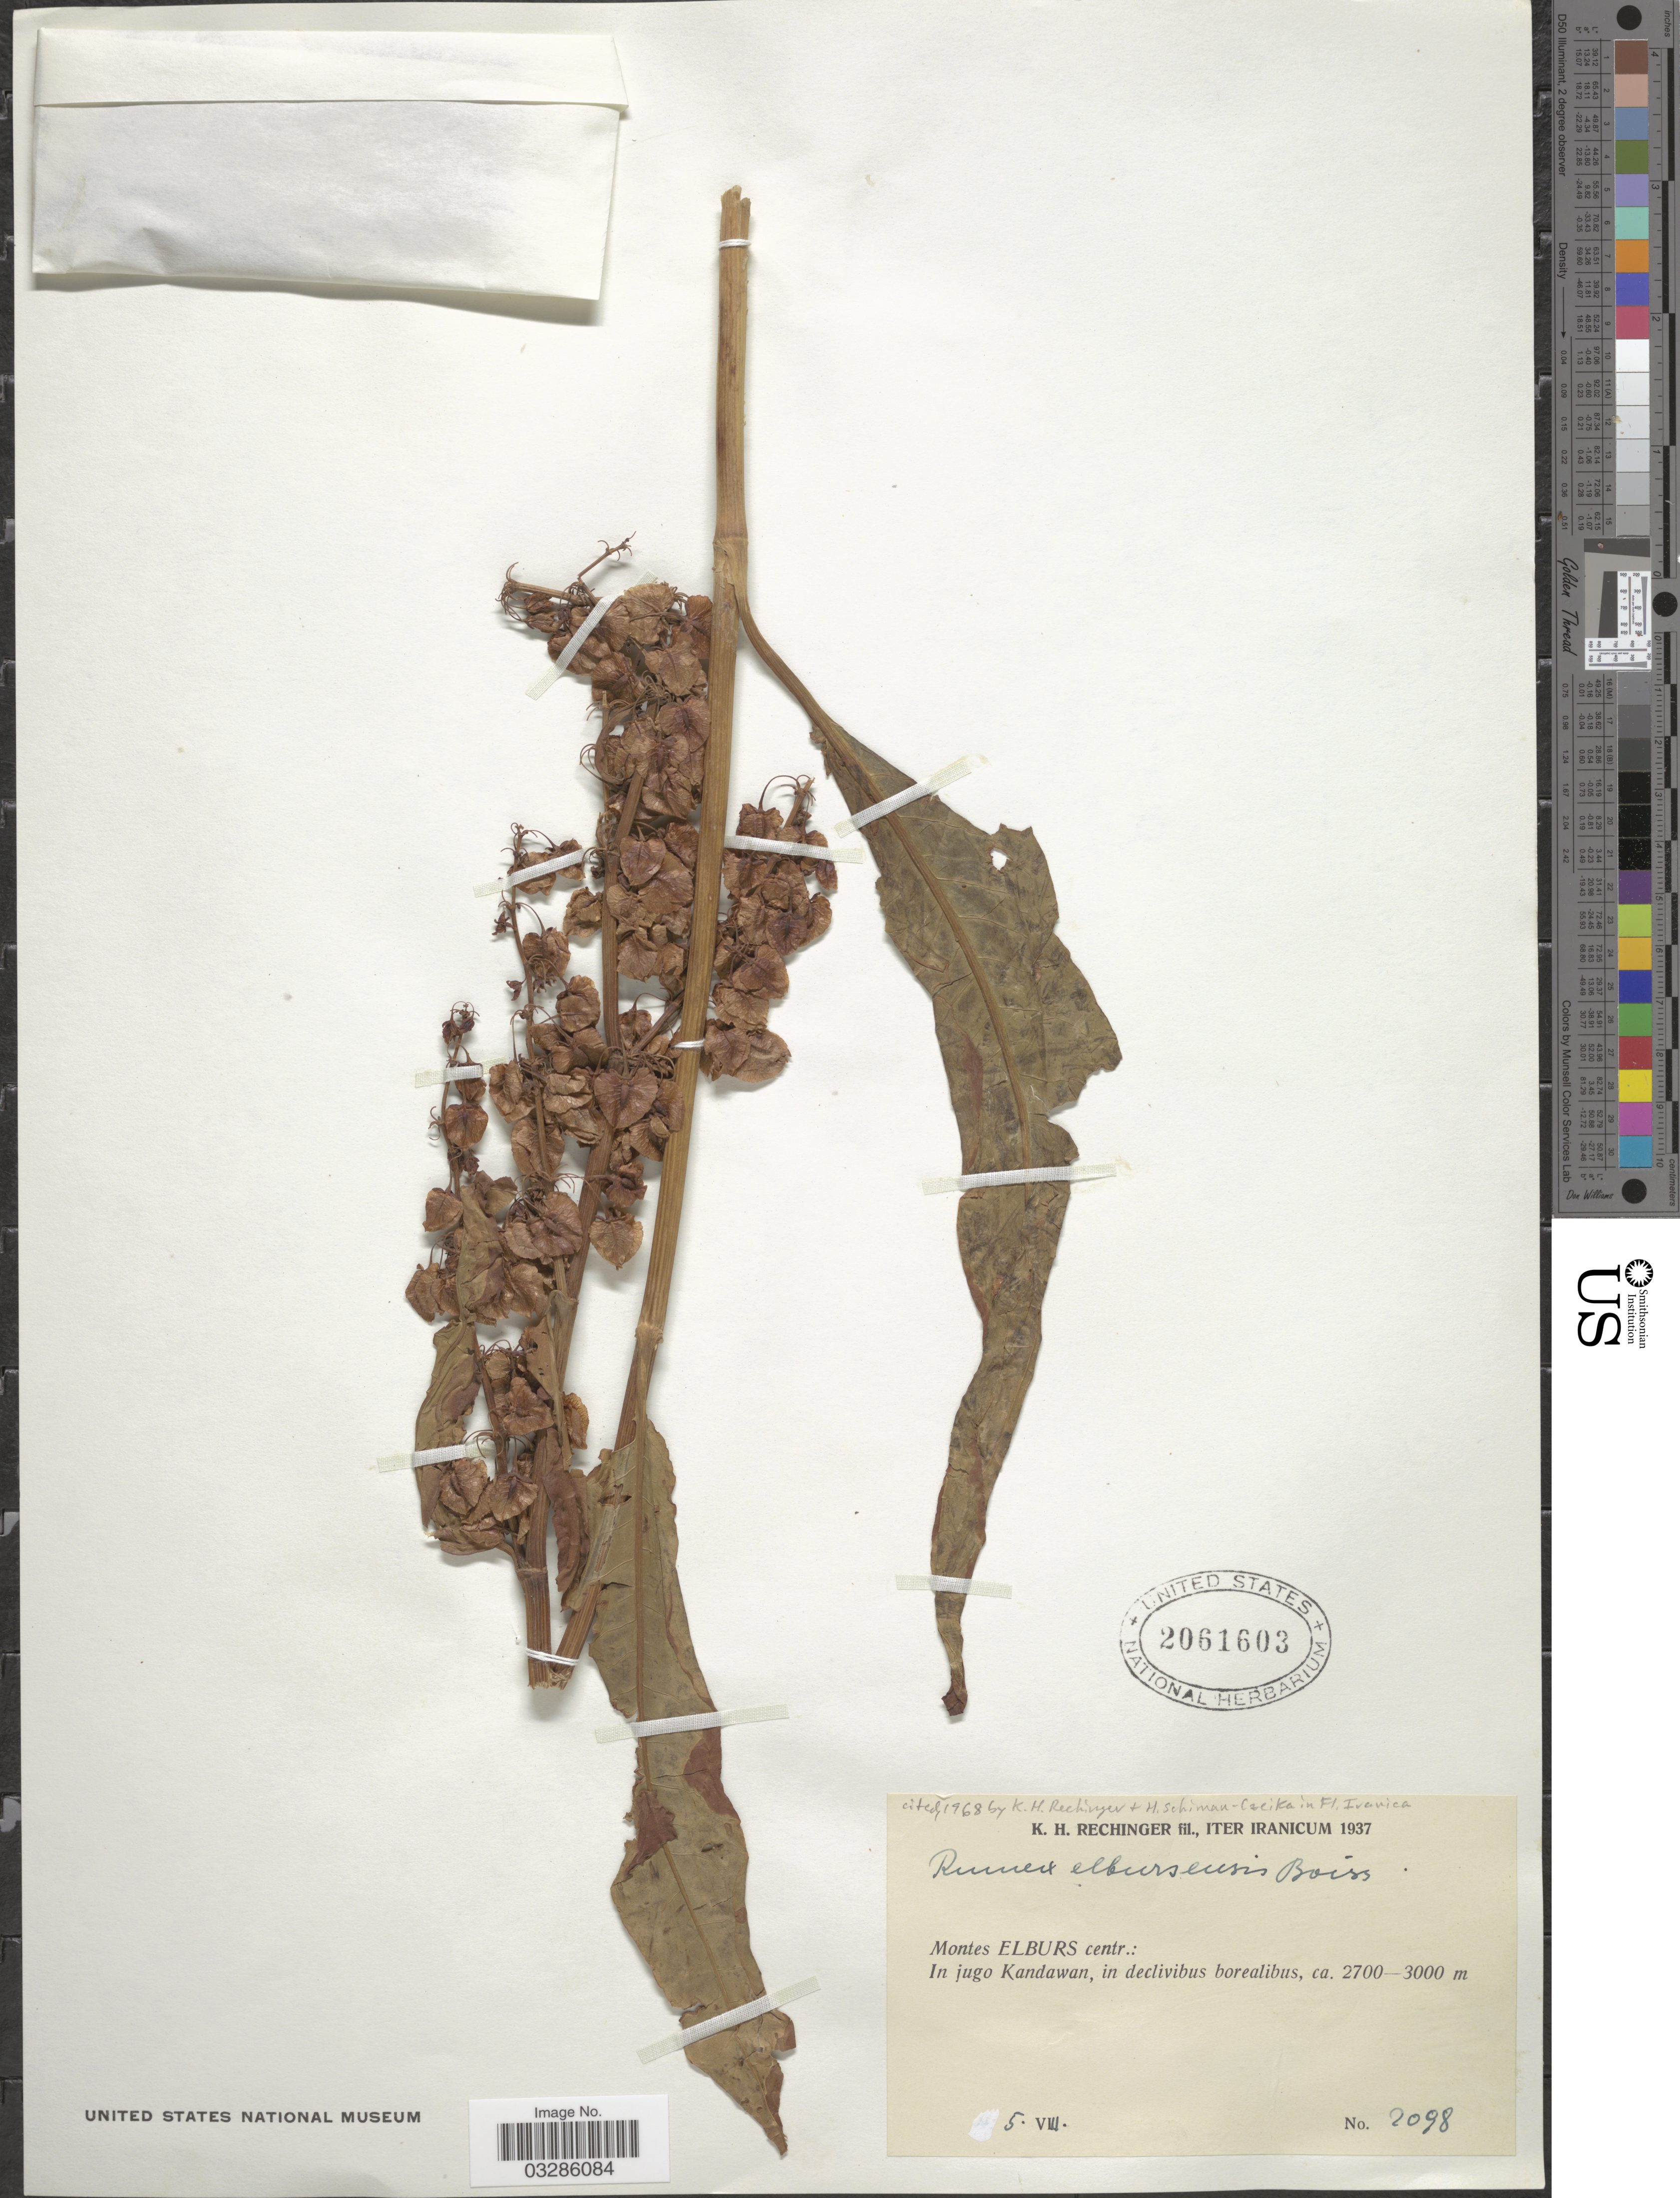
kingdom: Plantae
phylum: Tracheophyta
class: Magnoliopsida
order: Caryophyllales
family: Polygonaceae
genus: Rumex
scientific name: Rumex elbrusensis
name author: Boiss.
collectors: K. H. Rechinger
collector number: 2098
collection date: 1937-08-05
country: Iran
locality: Montes Elburs centr.: In jugo Kandawan, in declivibus borealibus.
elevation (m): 2700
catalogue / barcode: US 2061603